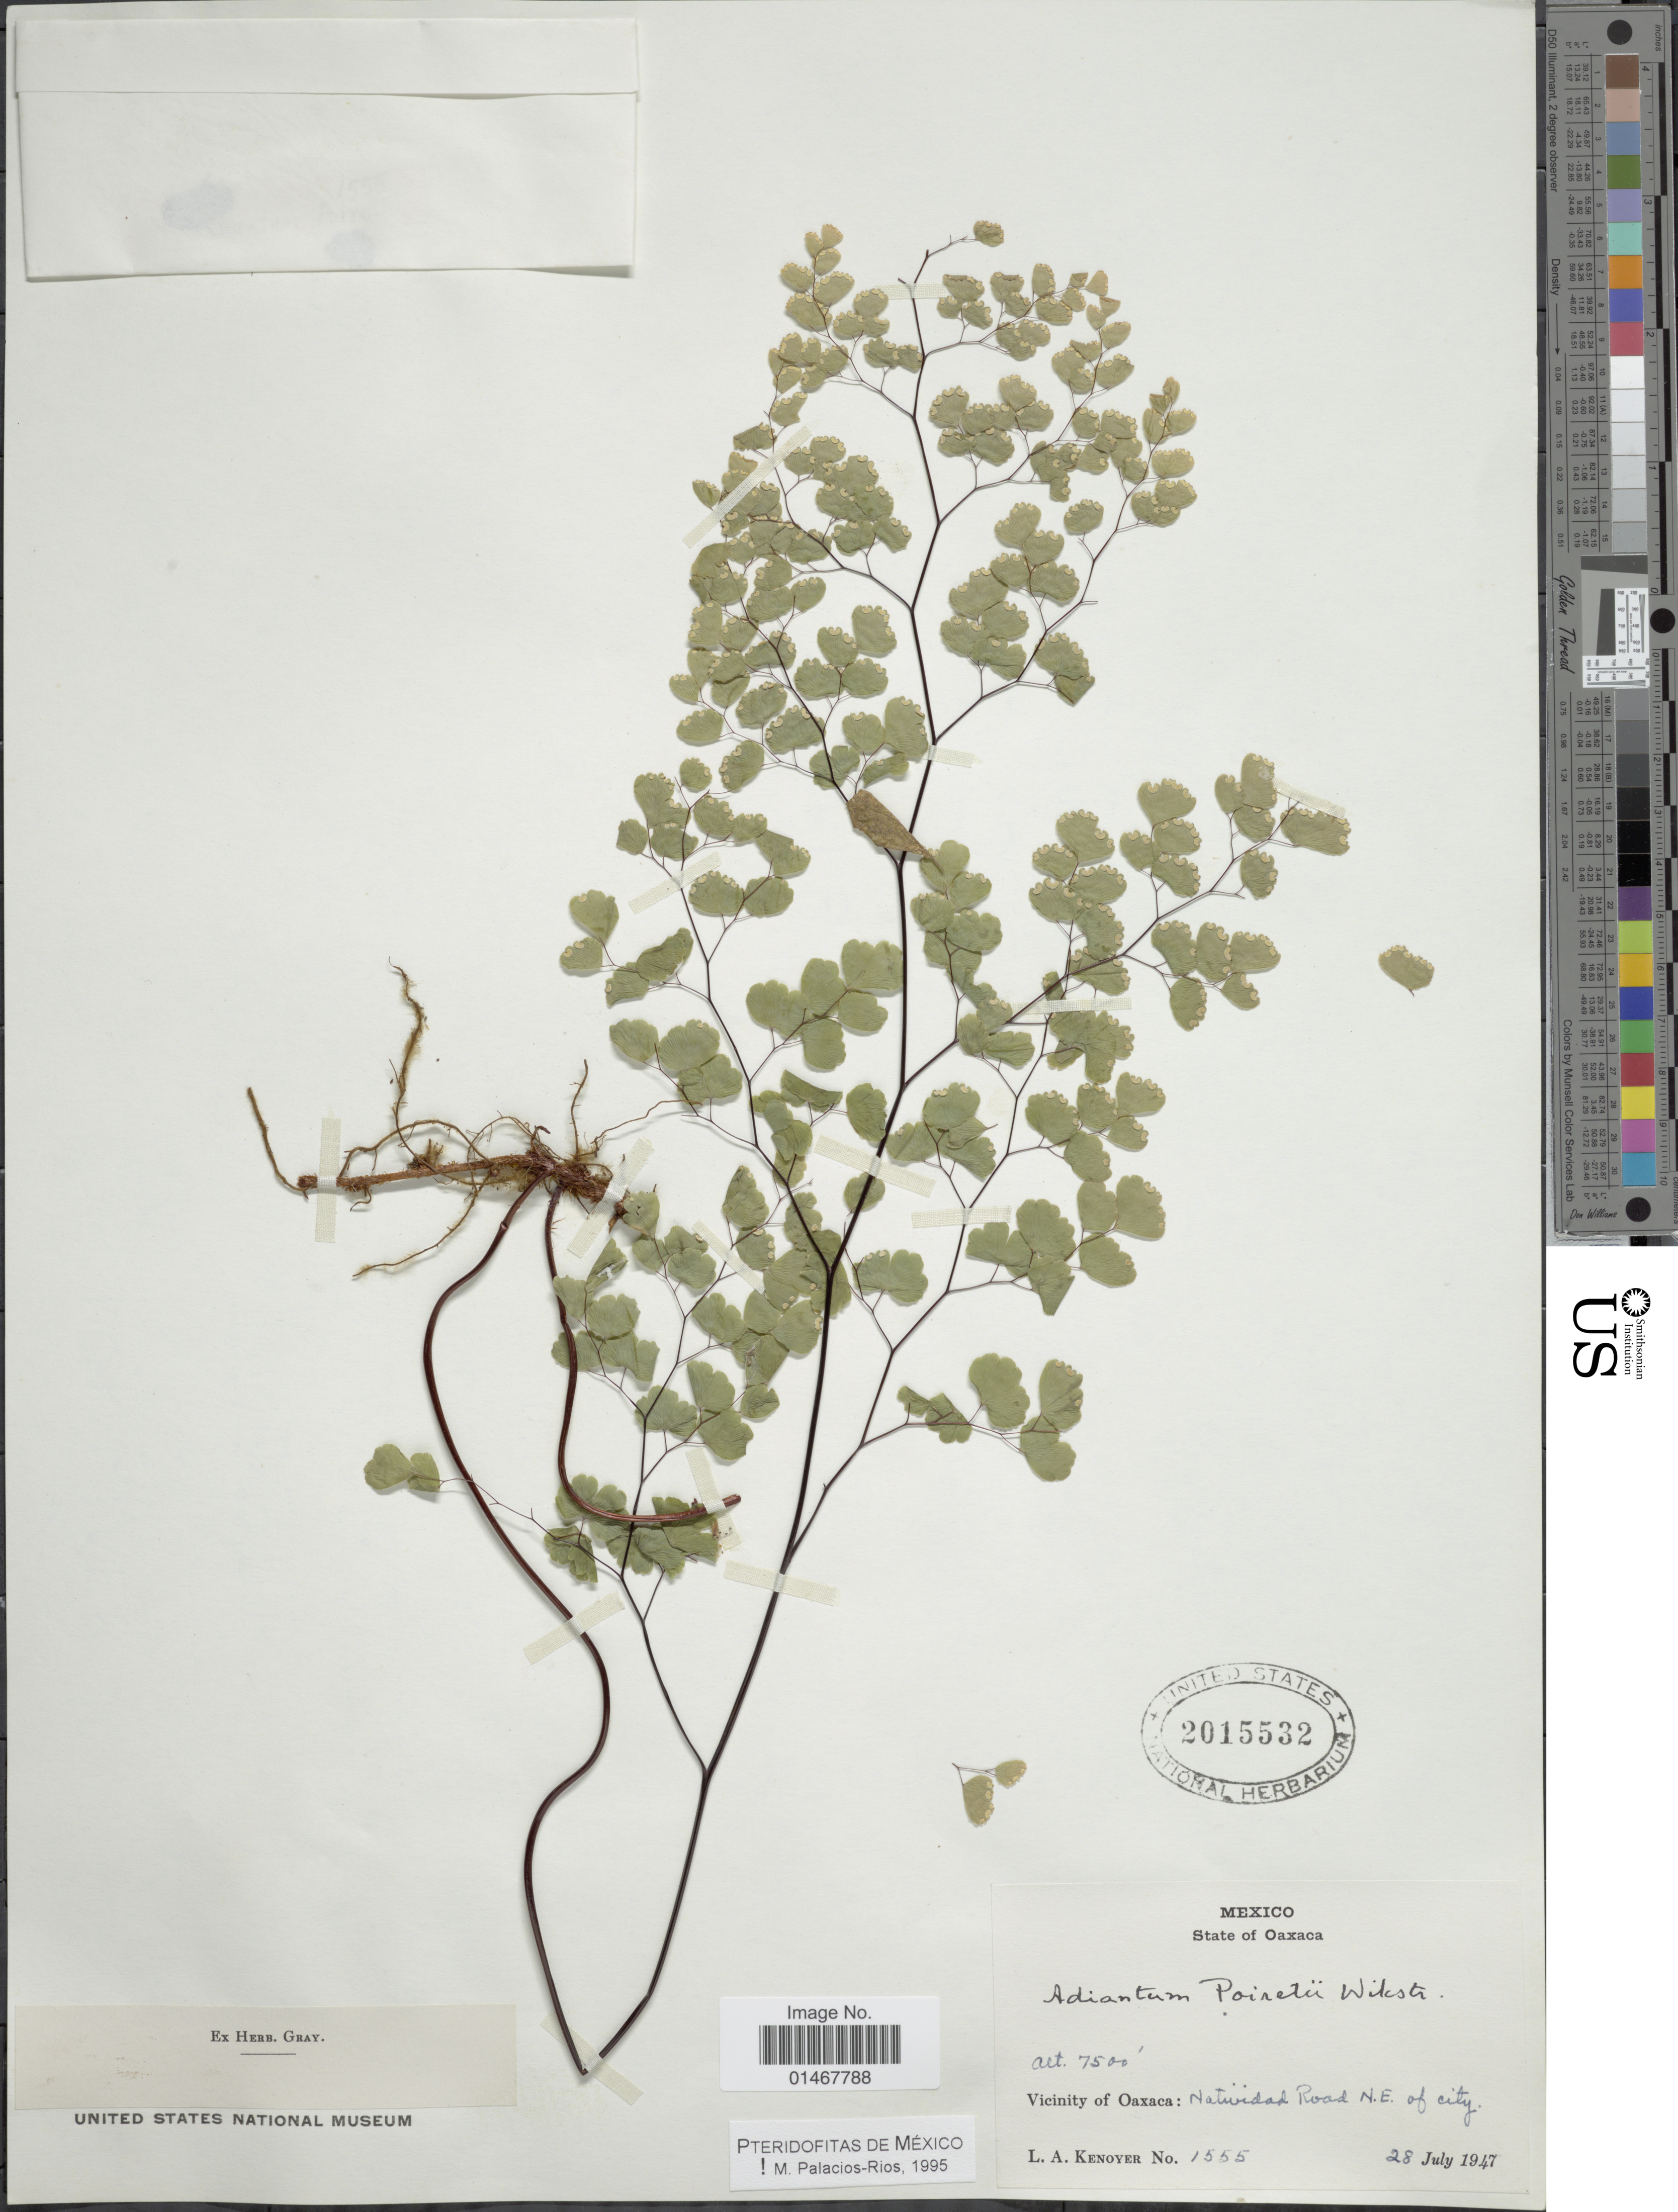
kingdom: Plantae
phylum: Tracheophyta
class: Polypodiopsida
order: Polypodiales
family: Pteridaceae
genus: Adiantum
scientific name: Adiantum poiretii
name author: Wikstr.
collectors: L. A. Kenoyer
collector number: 1555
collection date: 1947-07-28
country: Mexico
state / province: Oaxaca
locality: Vicinity of Oaxaca: Natividad Road N.E. of City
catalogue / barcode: US 2015532